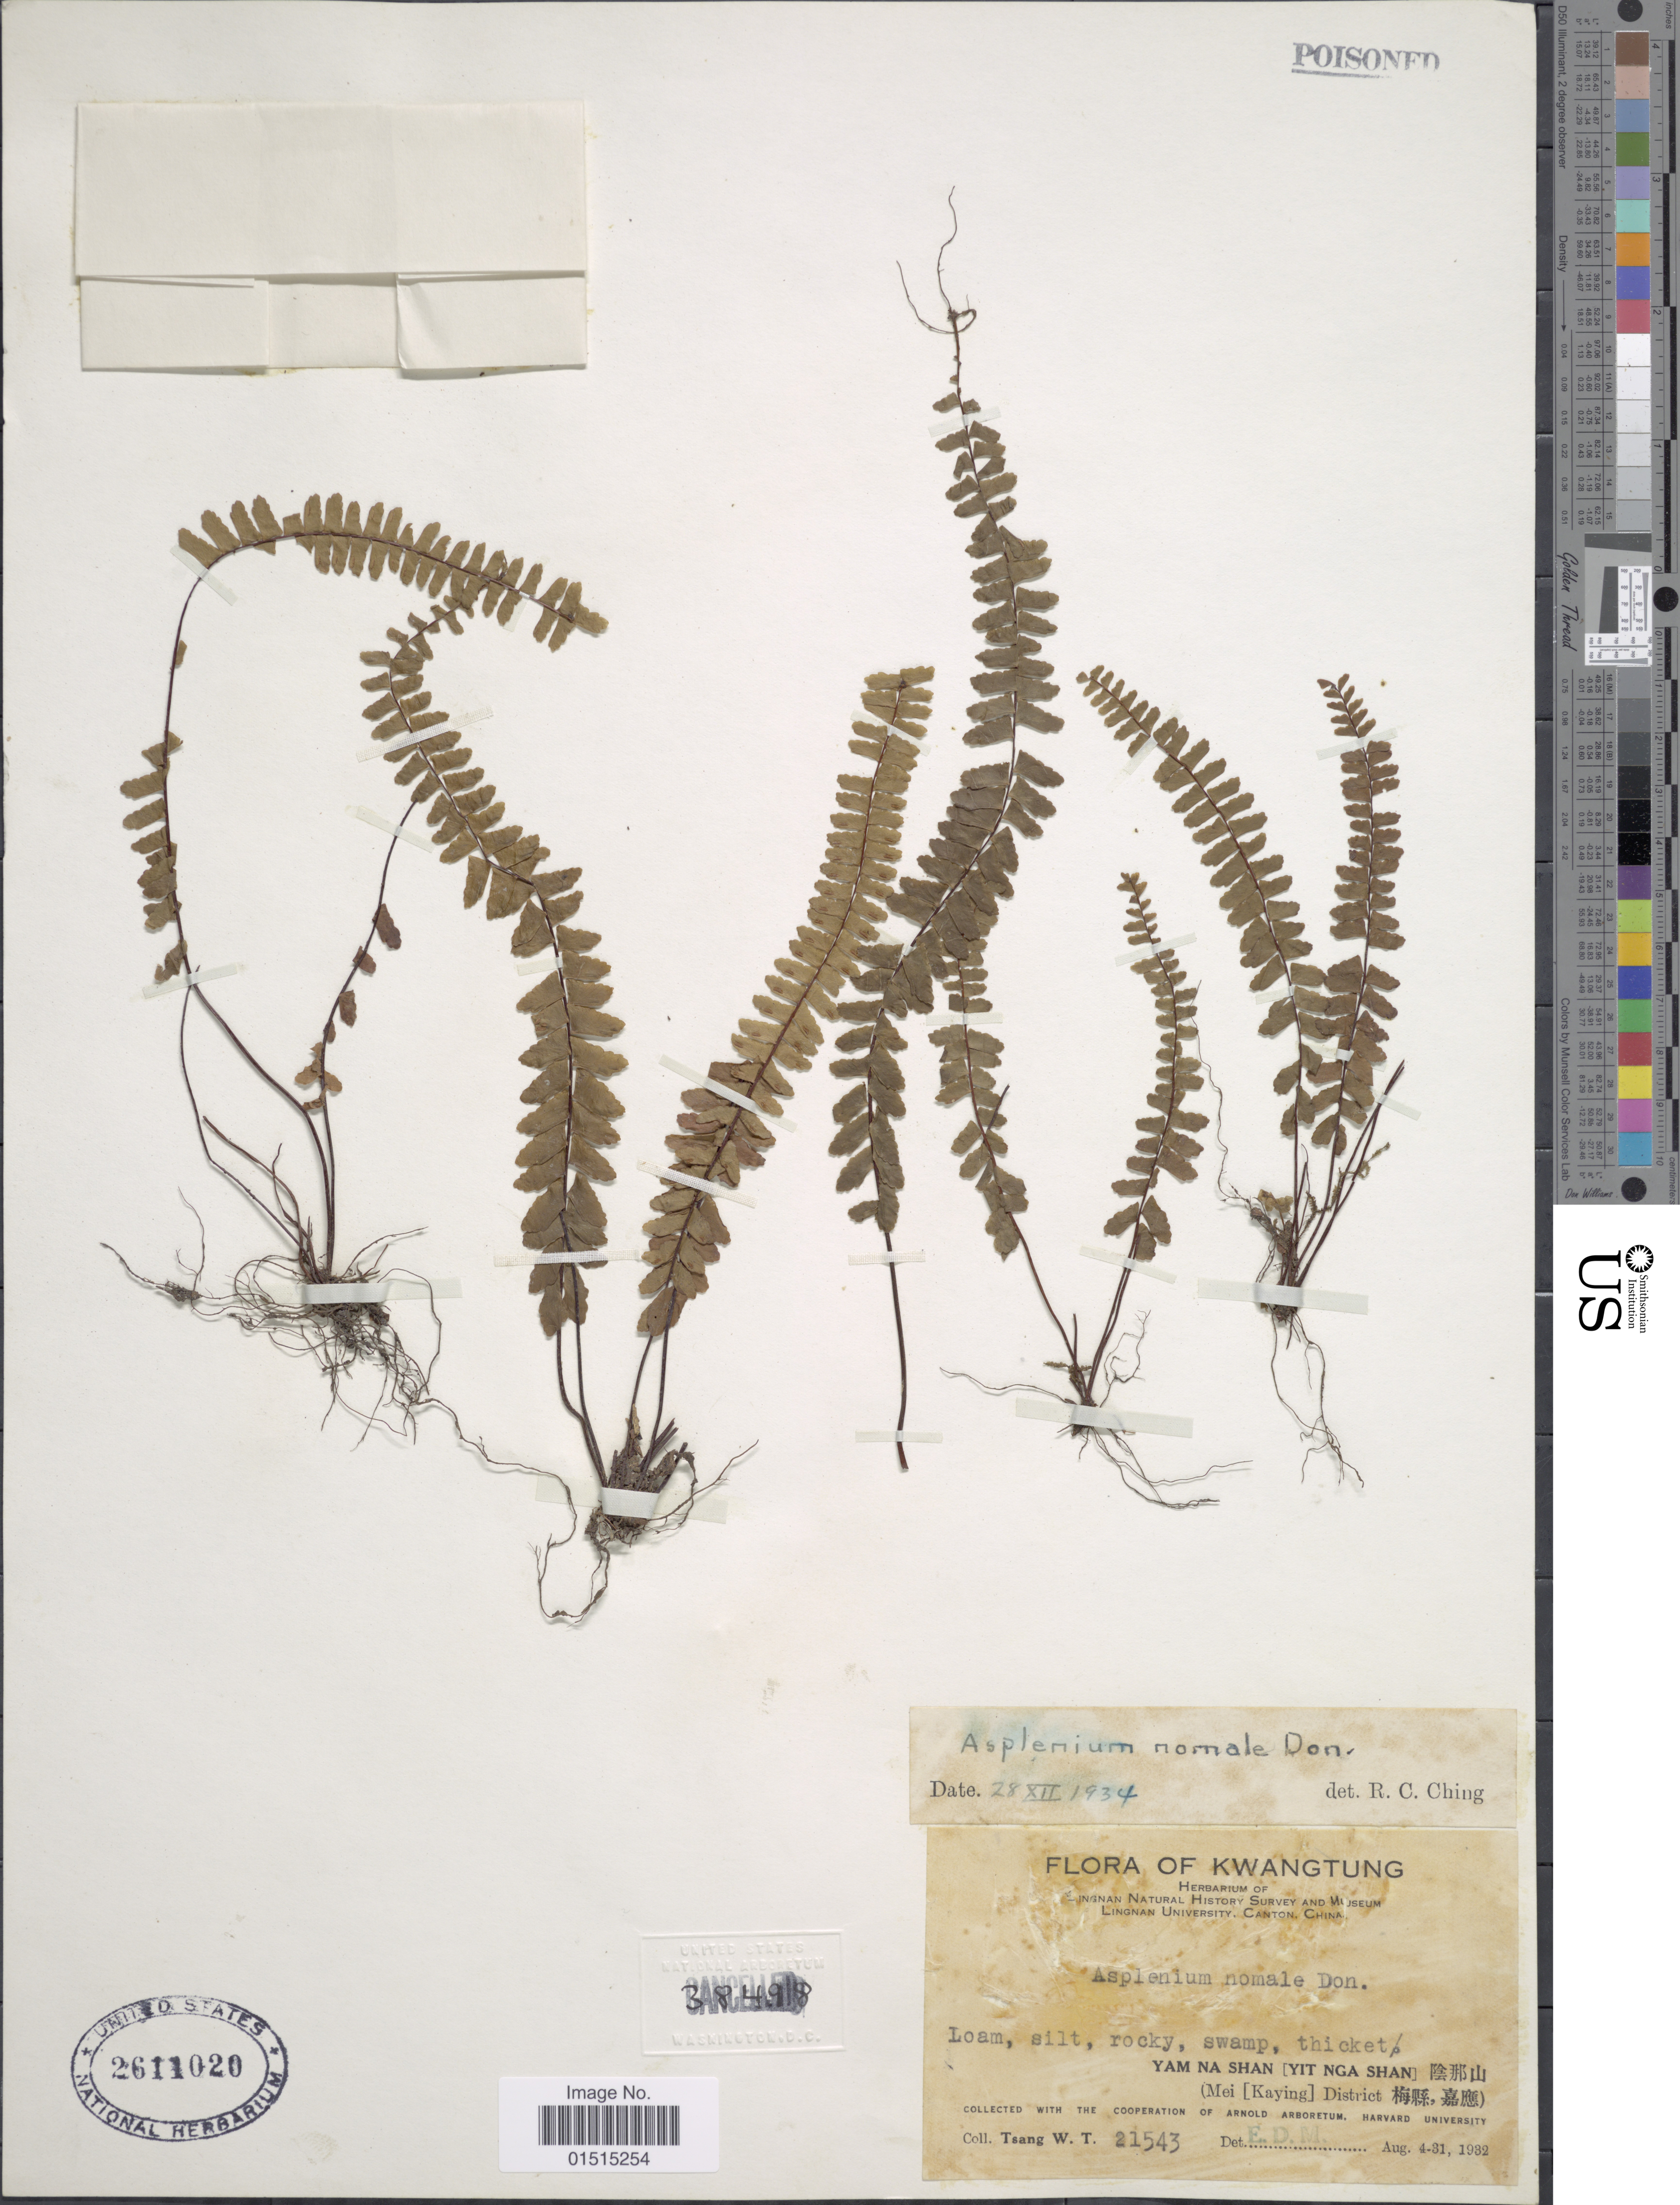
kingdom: Plantae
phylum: Tracheophyta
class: Polypodiopsida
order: Polypodiales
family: Aspleniaceae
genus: Asplenium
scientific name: Asplenium normale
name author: D. Don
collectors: W. T. Tsang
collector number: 21543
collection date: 1932-08-04/1932-08-31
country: China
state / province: Guangdong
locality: Kwangtung, Yam Na Shan (Yit Nga Shan) (Mei Kaying) District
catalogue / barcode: US 2611020